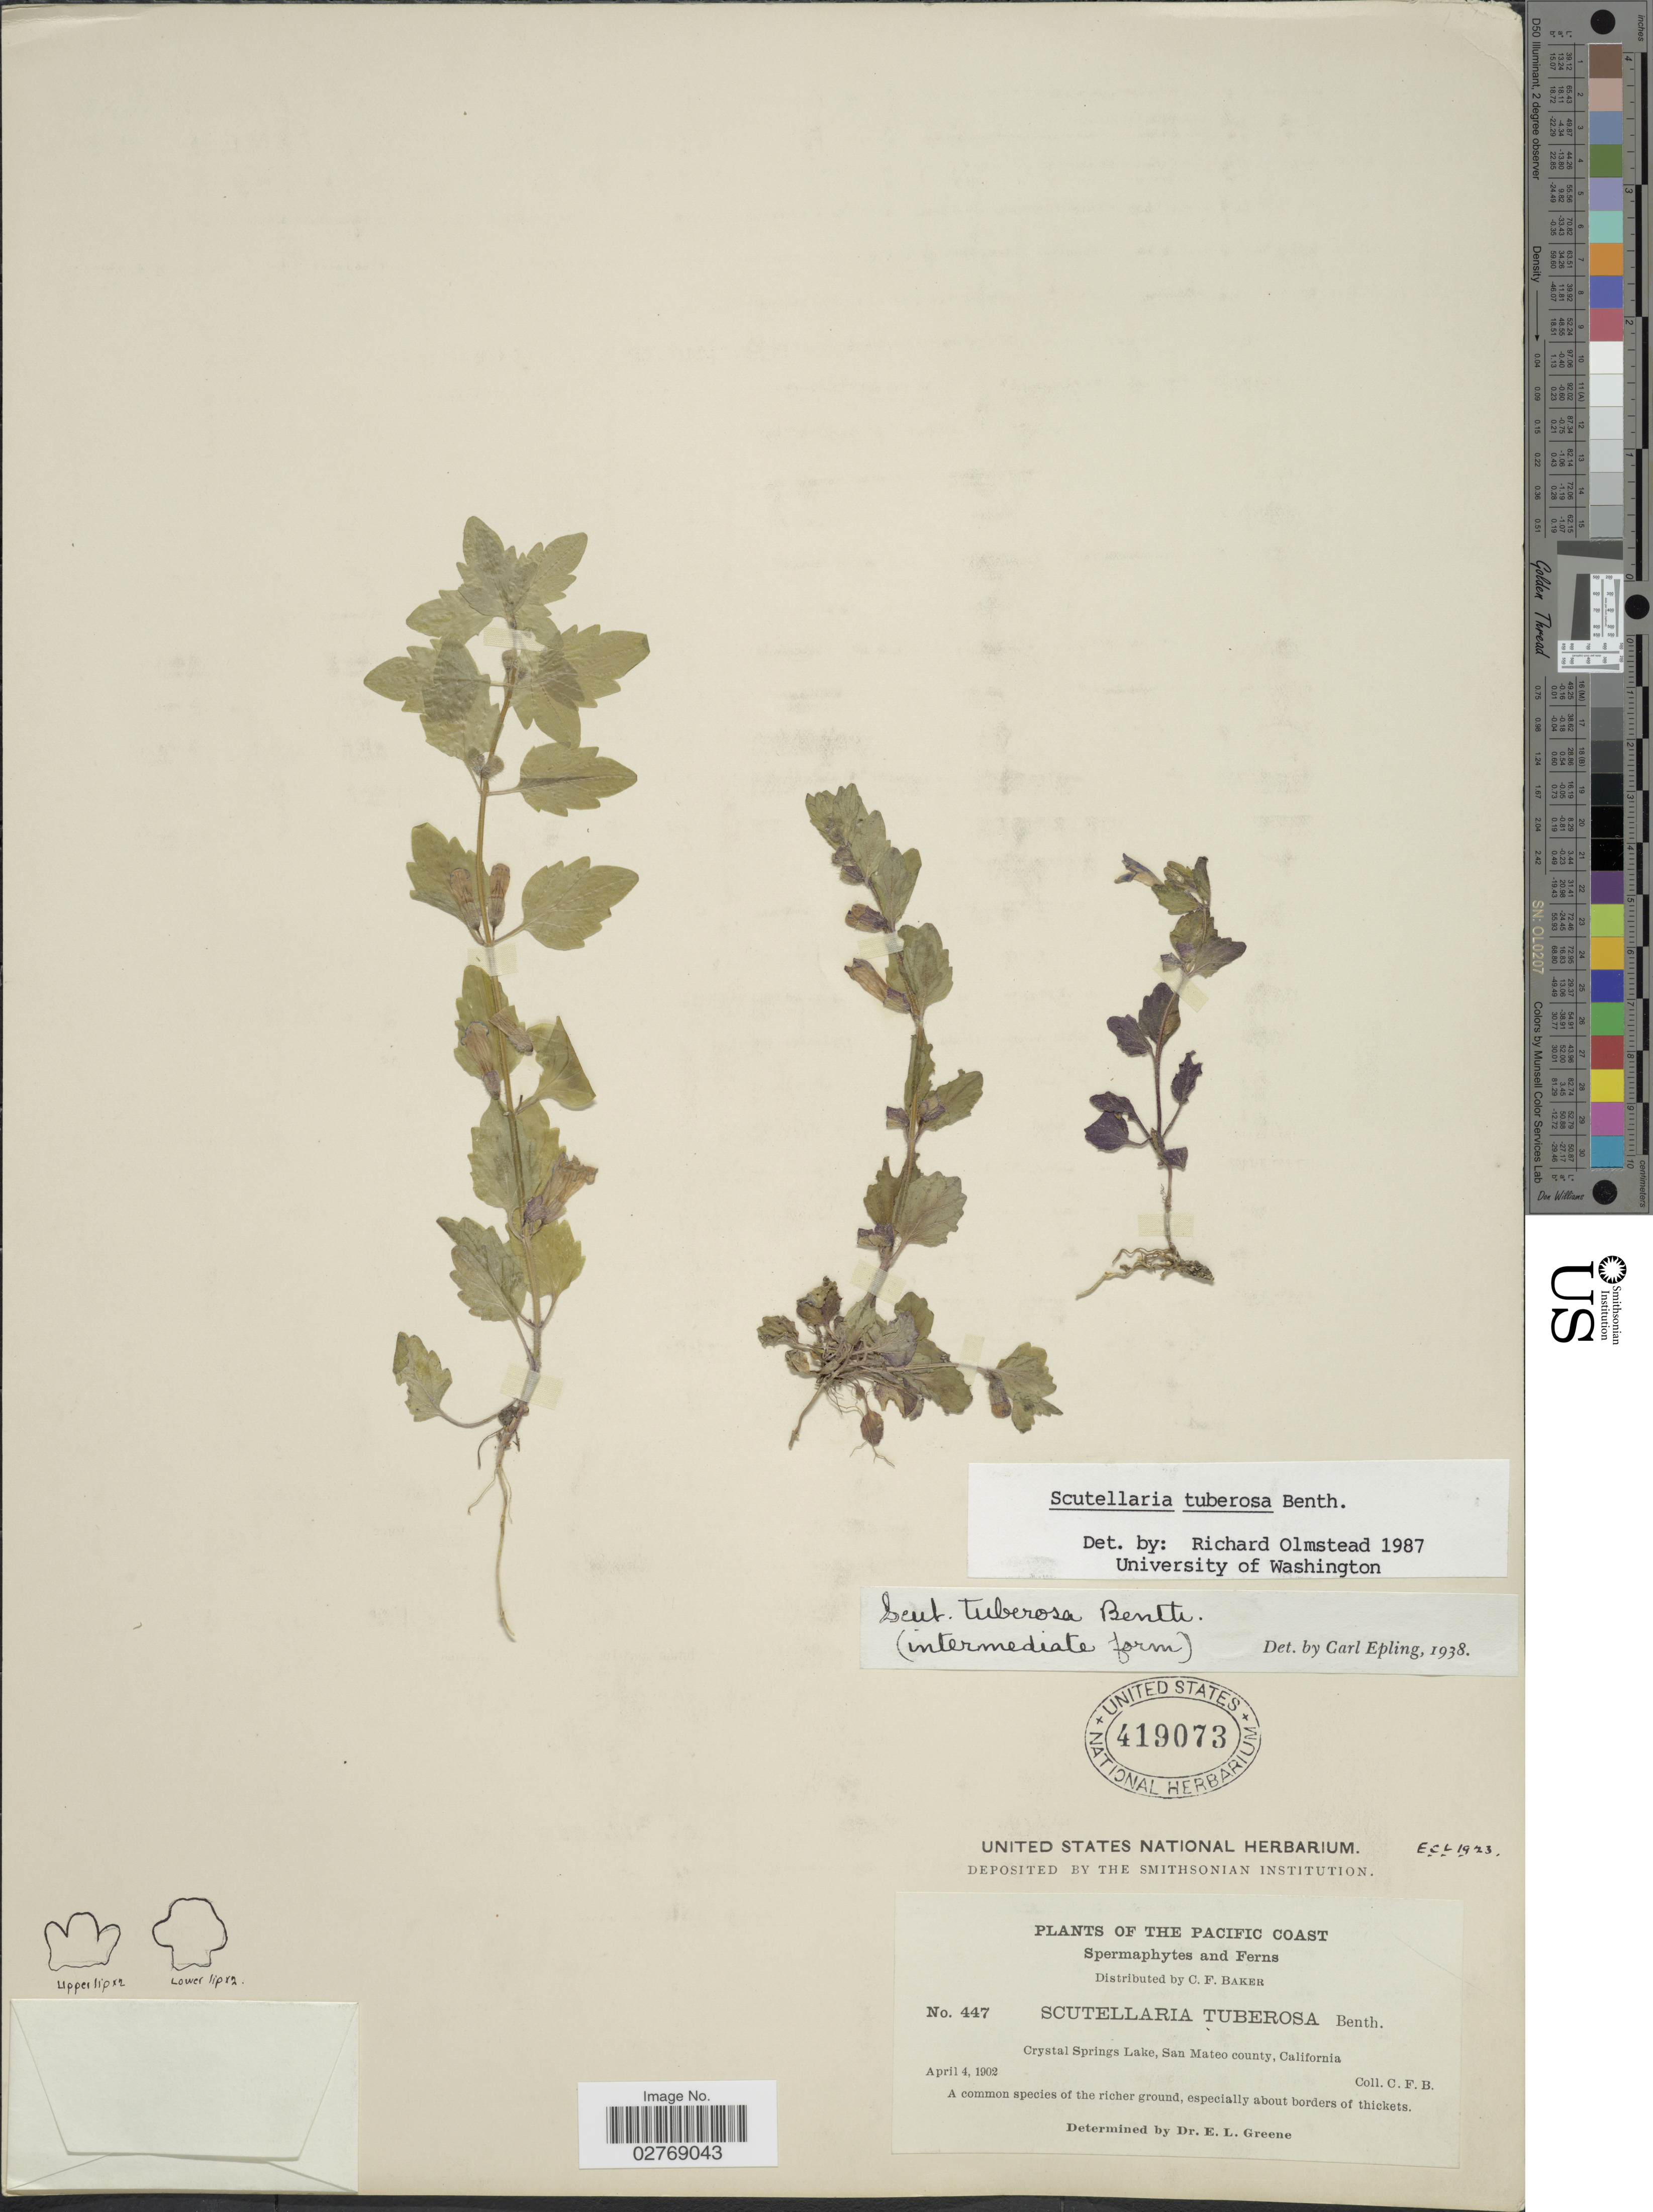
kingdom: Plantae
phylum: Tracheophyta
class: Magnoliopsida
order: Lamiales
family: Lamiaceae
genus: Scutellaria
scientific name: Scutellaria tuberosa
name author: Benth.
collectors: C. F. Baker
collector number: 447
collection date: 1902-04-04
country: United States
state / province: California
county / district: San Mateo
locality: Pacific Coast, Crystal Springs Lake, San Mateo county.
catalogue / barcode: US 419073